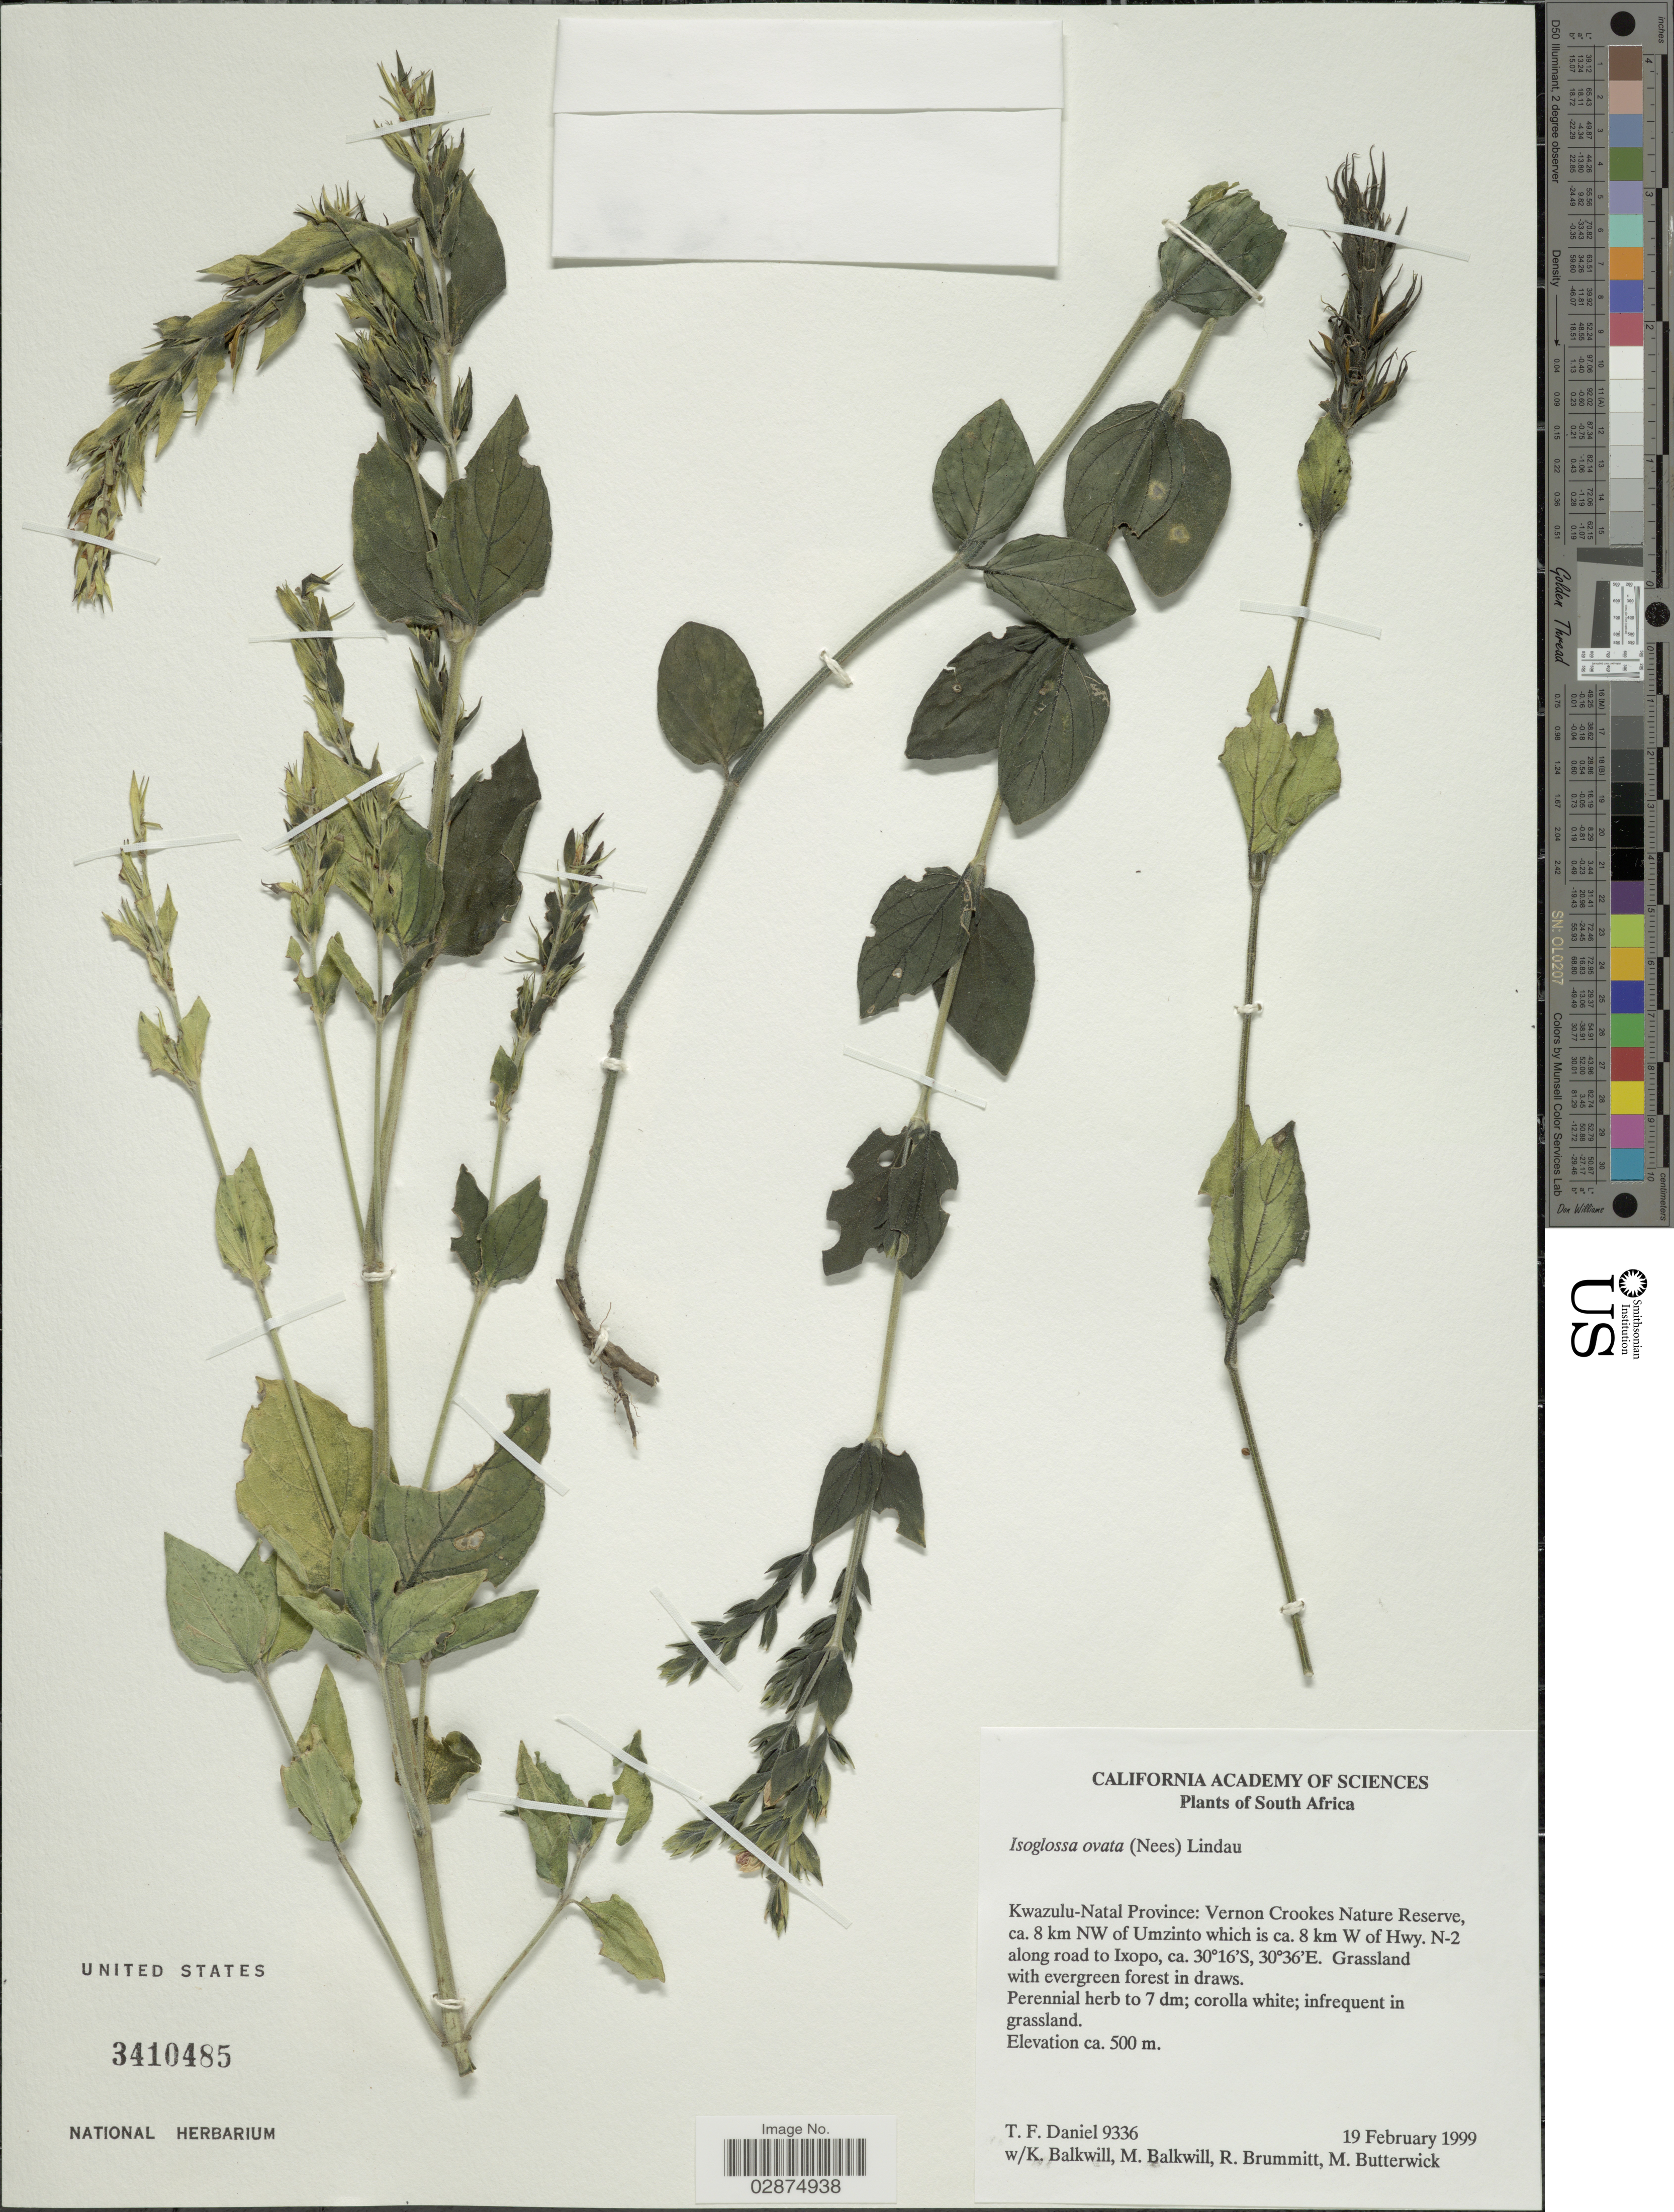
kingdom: Plantae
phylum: Tracheophyta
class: Magnoliopsida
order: Lamiales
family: Acanthaceae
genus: Isoglossa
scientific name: Isoglossa ovata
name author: (Nees) Lindau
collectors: T. F. Daniel, K. Balkwill, M. Balkwill, R. K. Brummitt & M. Butterwick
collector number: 9336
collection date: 1999-02-19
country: South Africa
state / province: KwaZulu-Natal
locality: Vernon Crookes Nature Reserve, ca. 8 km NW of Umzinto which is ca. 8 km W of Hwy. N-2 along road to Ixopo.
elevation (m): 500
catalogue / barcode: US 3410485